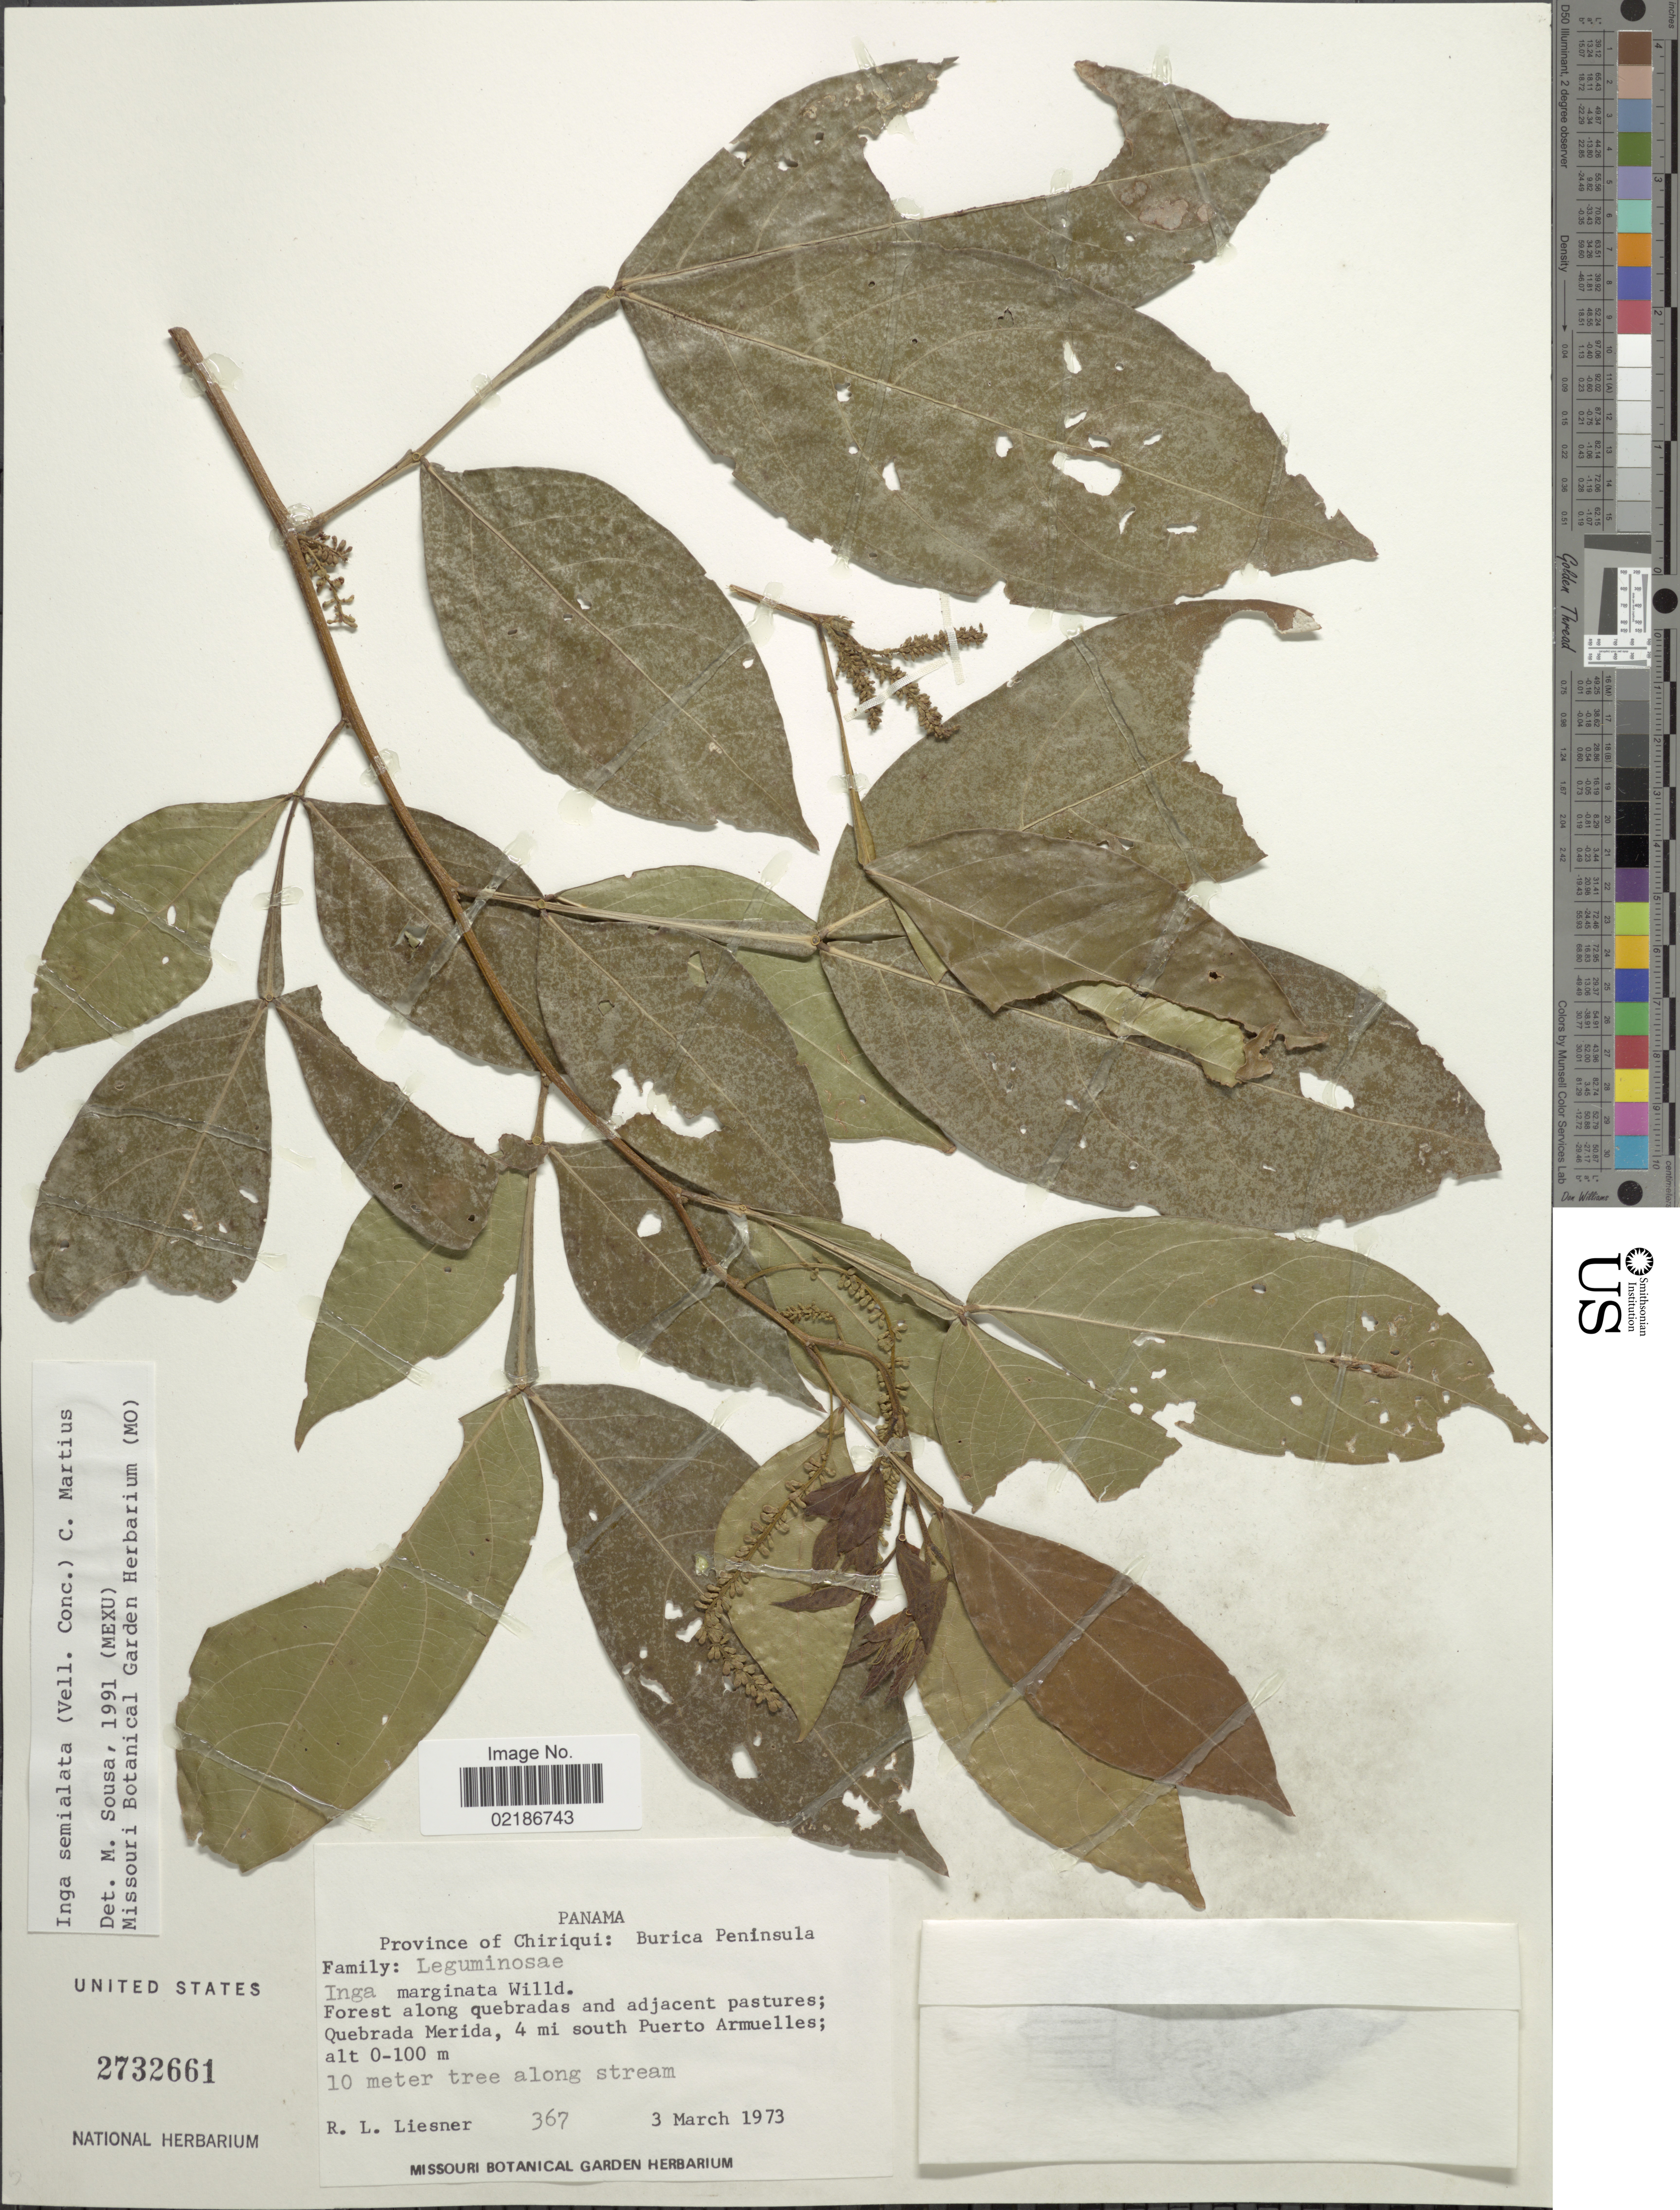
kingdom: Plantae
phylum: Tracheophyta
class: Magnoliopsida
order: Fabales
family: Fabaceae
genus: Inga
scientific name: Inga marginata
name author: Willd.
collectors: R. L. Liesner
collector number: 367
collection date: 1973-03-03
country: Panama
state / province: Chiriqui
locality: Burica Peninsula, Quebrada Merida, 4 mi south Puerto Armuelles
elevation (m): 0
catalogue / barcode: US 2732661